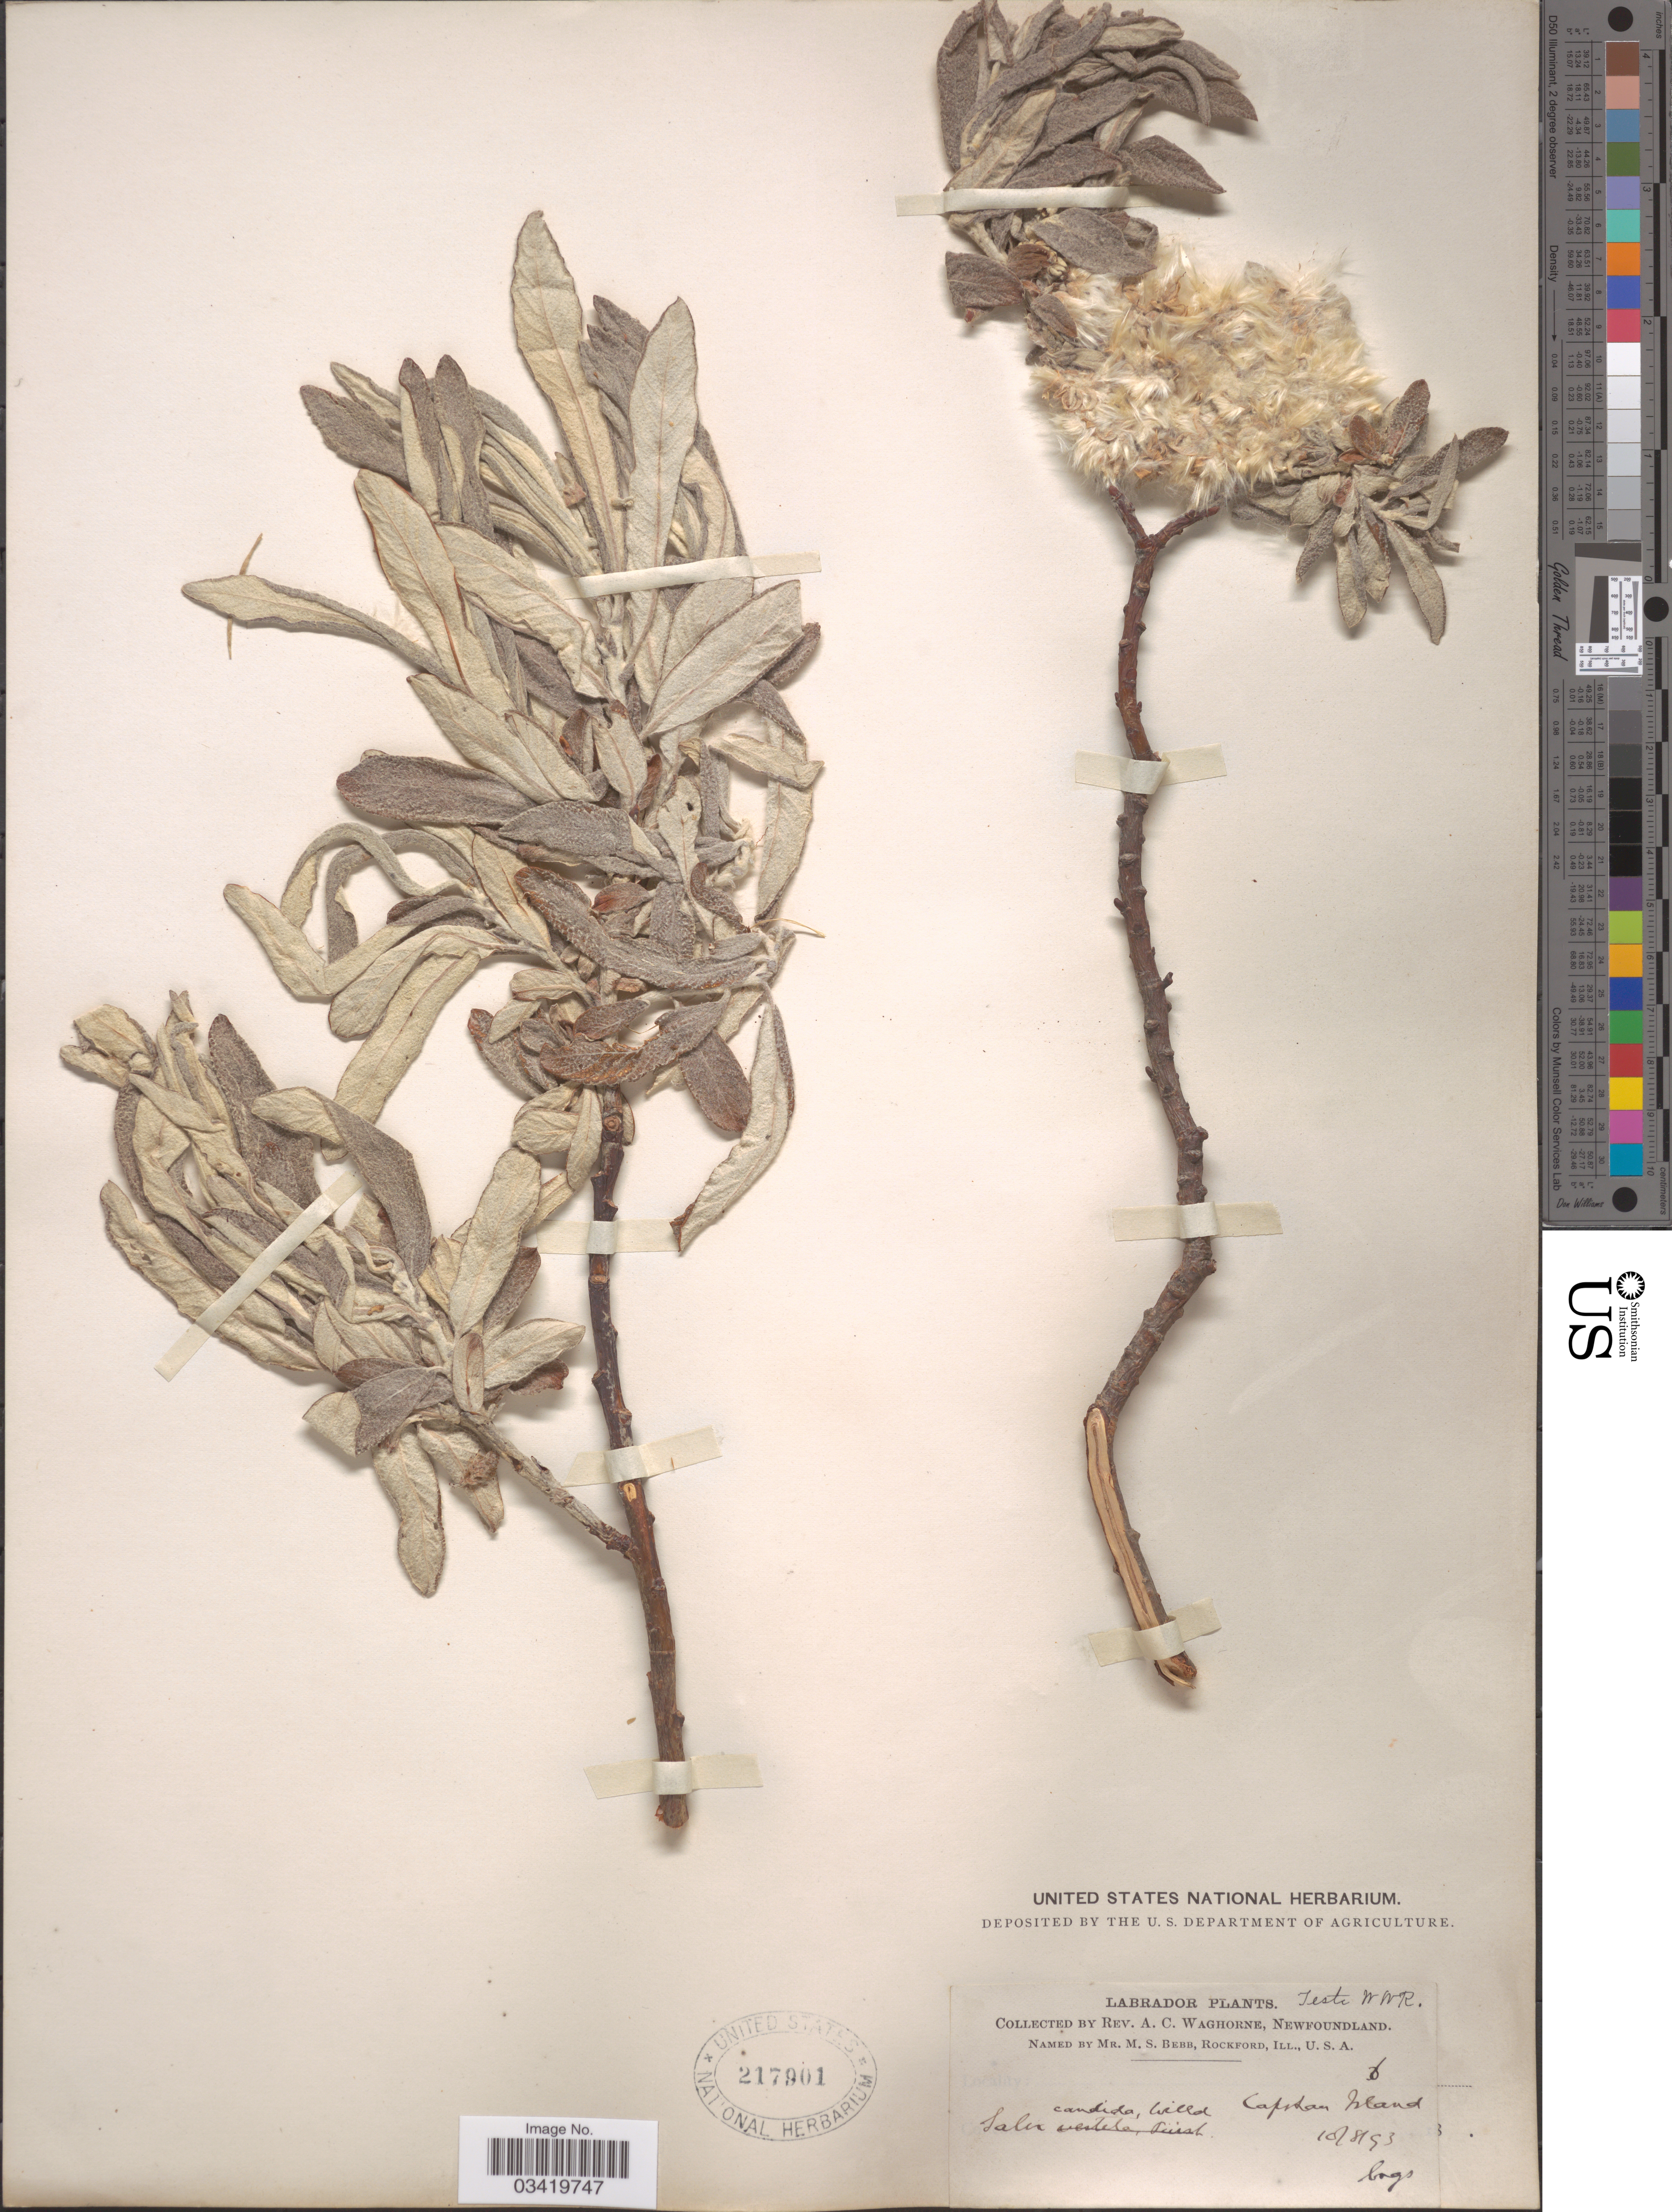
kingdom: Plantae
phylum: Tracheophyta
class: Magnoliopsida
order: Malpighiales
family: Salicaceae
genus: Salix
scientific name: Salix candida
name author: Flüggé ex Willd.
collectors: A. Waghorne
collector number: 6?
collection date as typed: Transcribed d/m/y: 10/8/93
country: Canada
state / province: Newfoundland and Labrador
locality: Capstan Island.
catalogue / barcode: US 217901